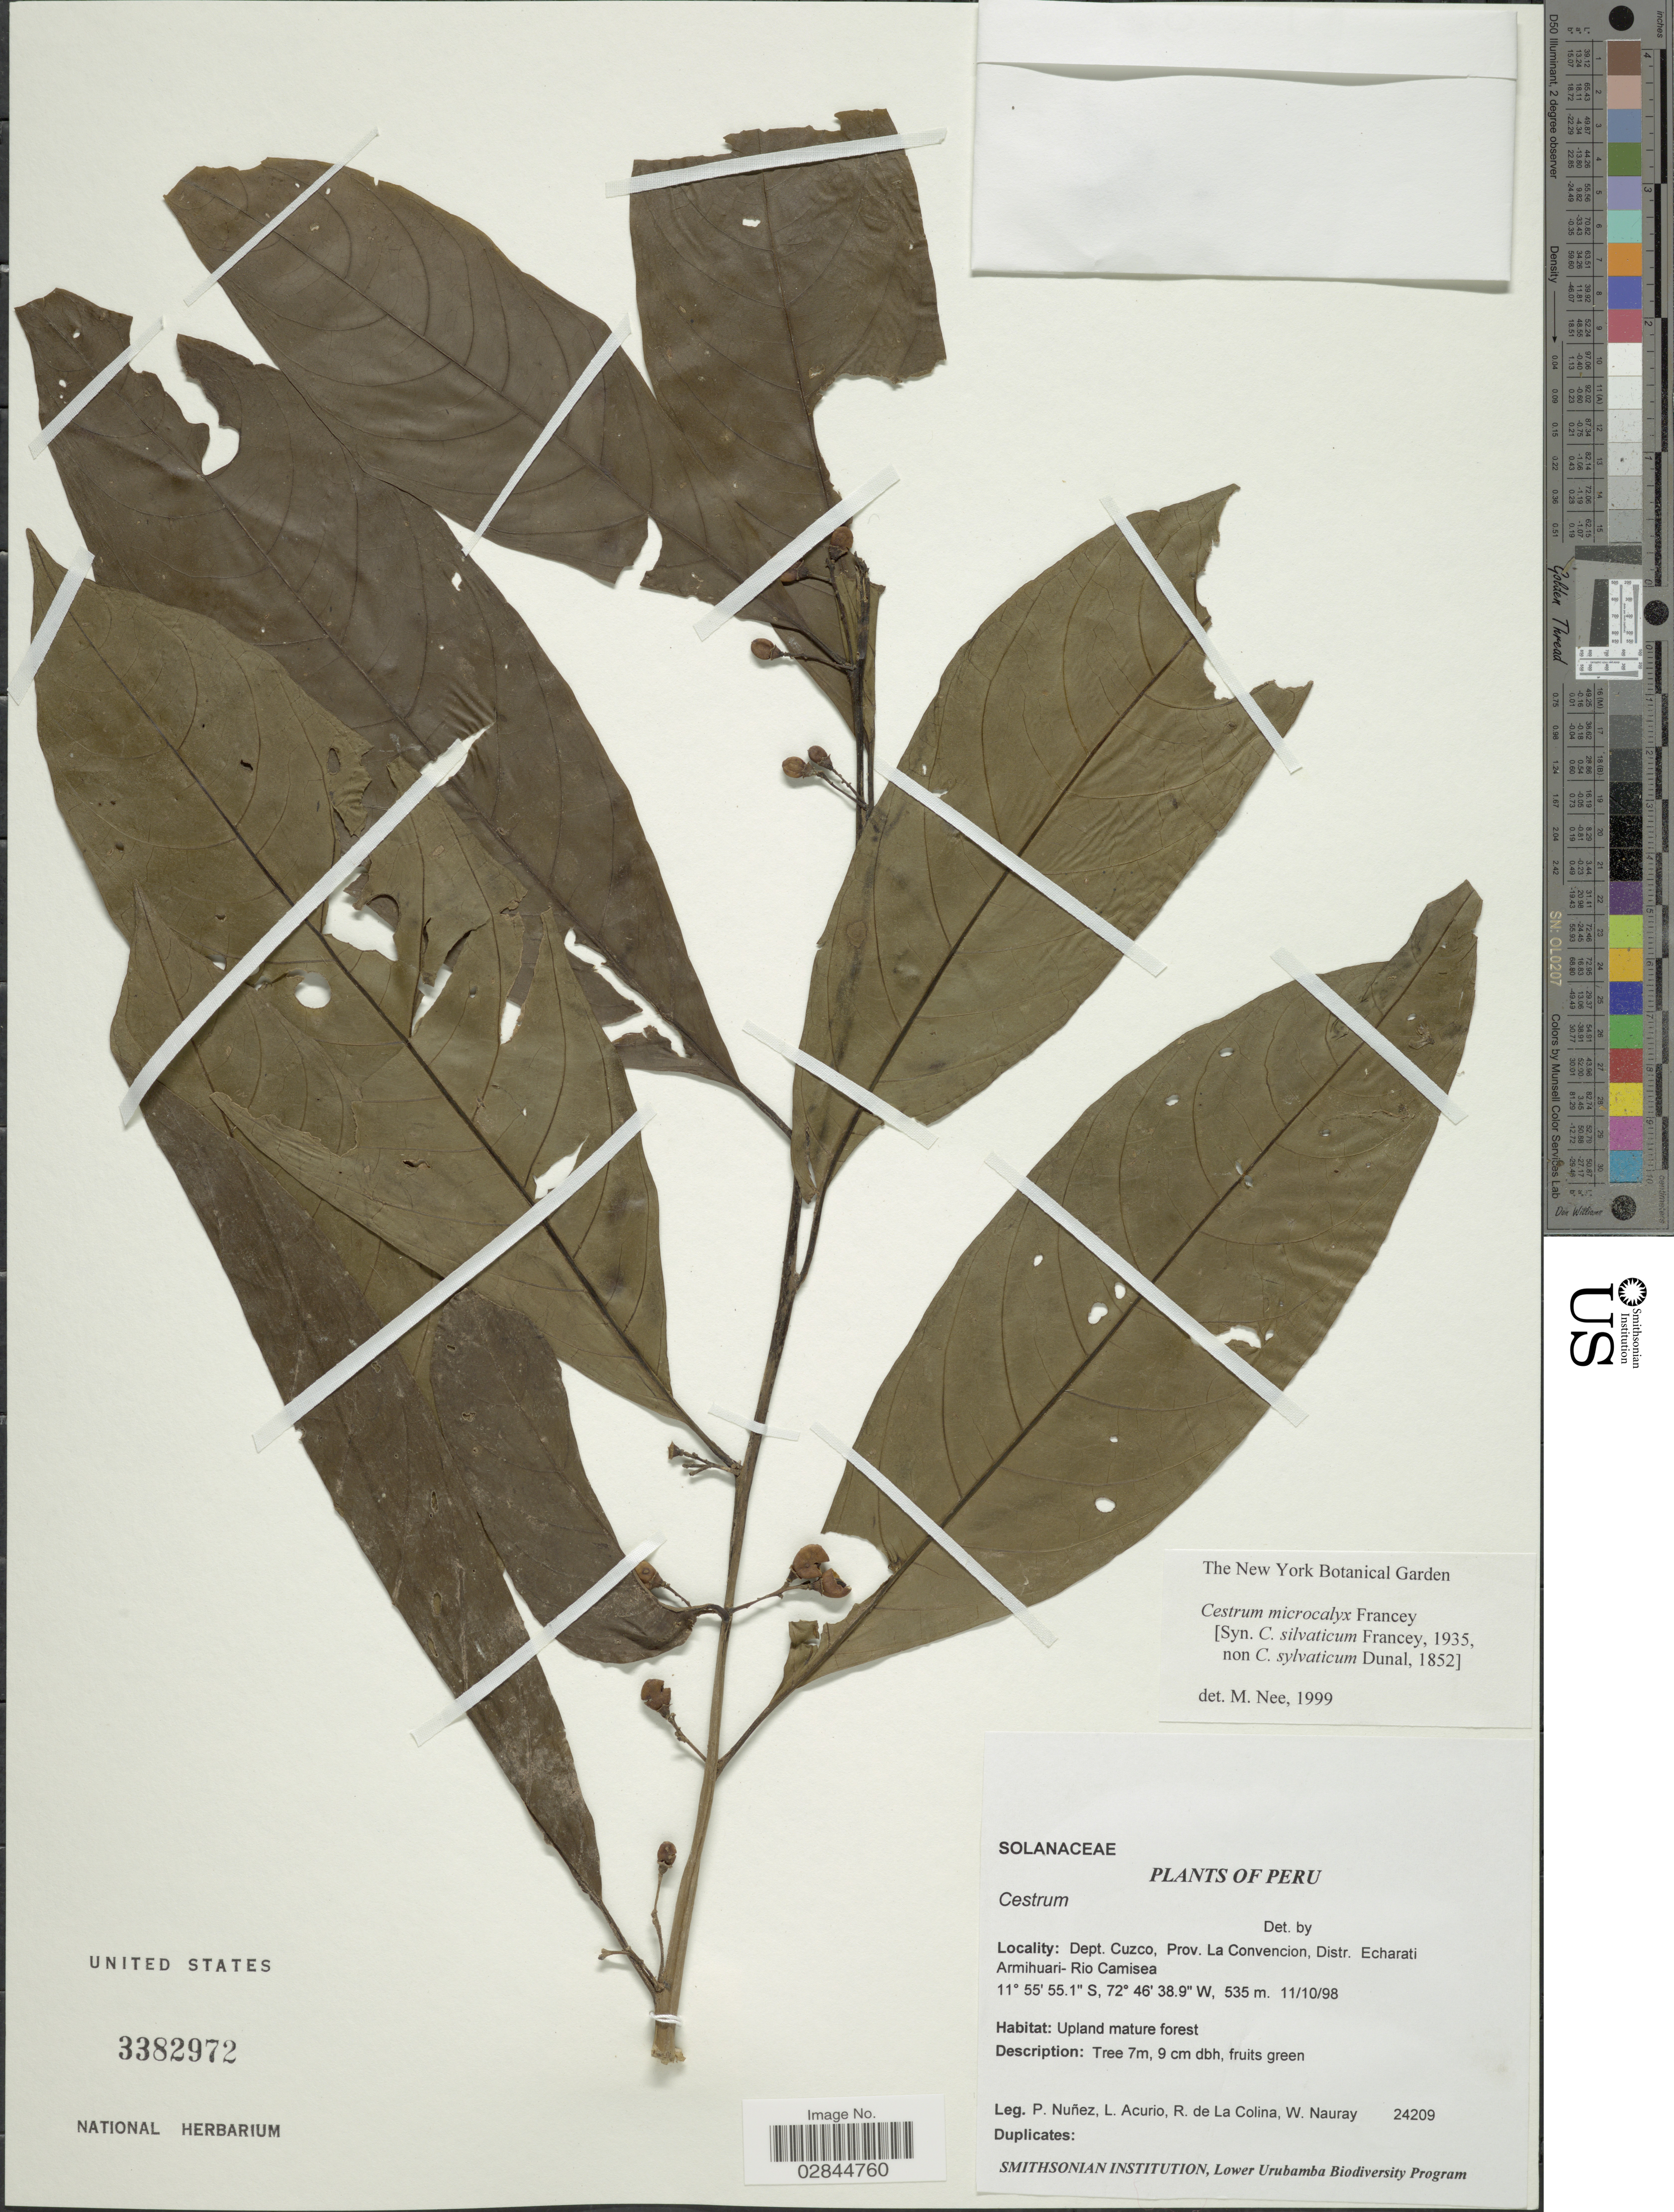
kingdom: Plantae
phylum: Tracheophyta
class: Magnoliopsida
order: Solanales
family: Solanaceae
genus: Cestrum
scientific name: Cestrum microcalyx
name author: Francey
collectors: P. Nuñez V., L. Acurio, R. de La Colina & W. Naurau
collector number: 24209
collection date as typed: Transcribed d/m/y: 11/10/98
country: Peru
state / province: Cusco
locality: Dept. Cuzco, Prov. La Convencion, Distr. Echarati Armihuari- Rio Camisea.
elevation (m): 535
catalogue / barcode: US 3382972